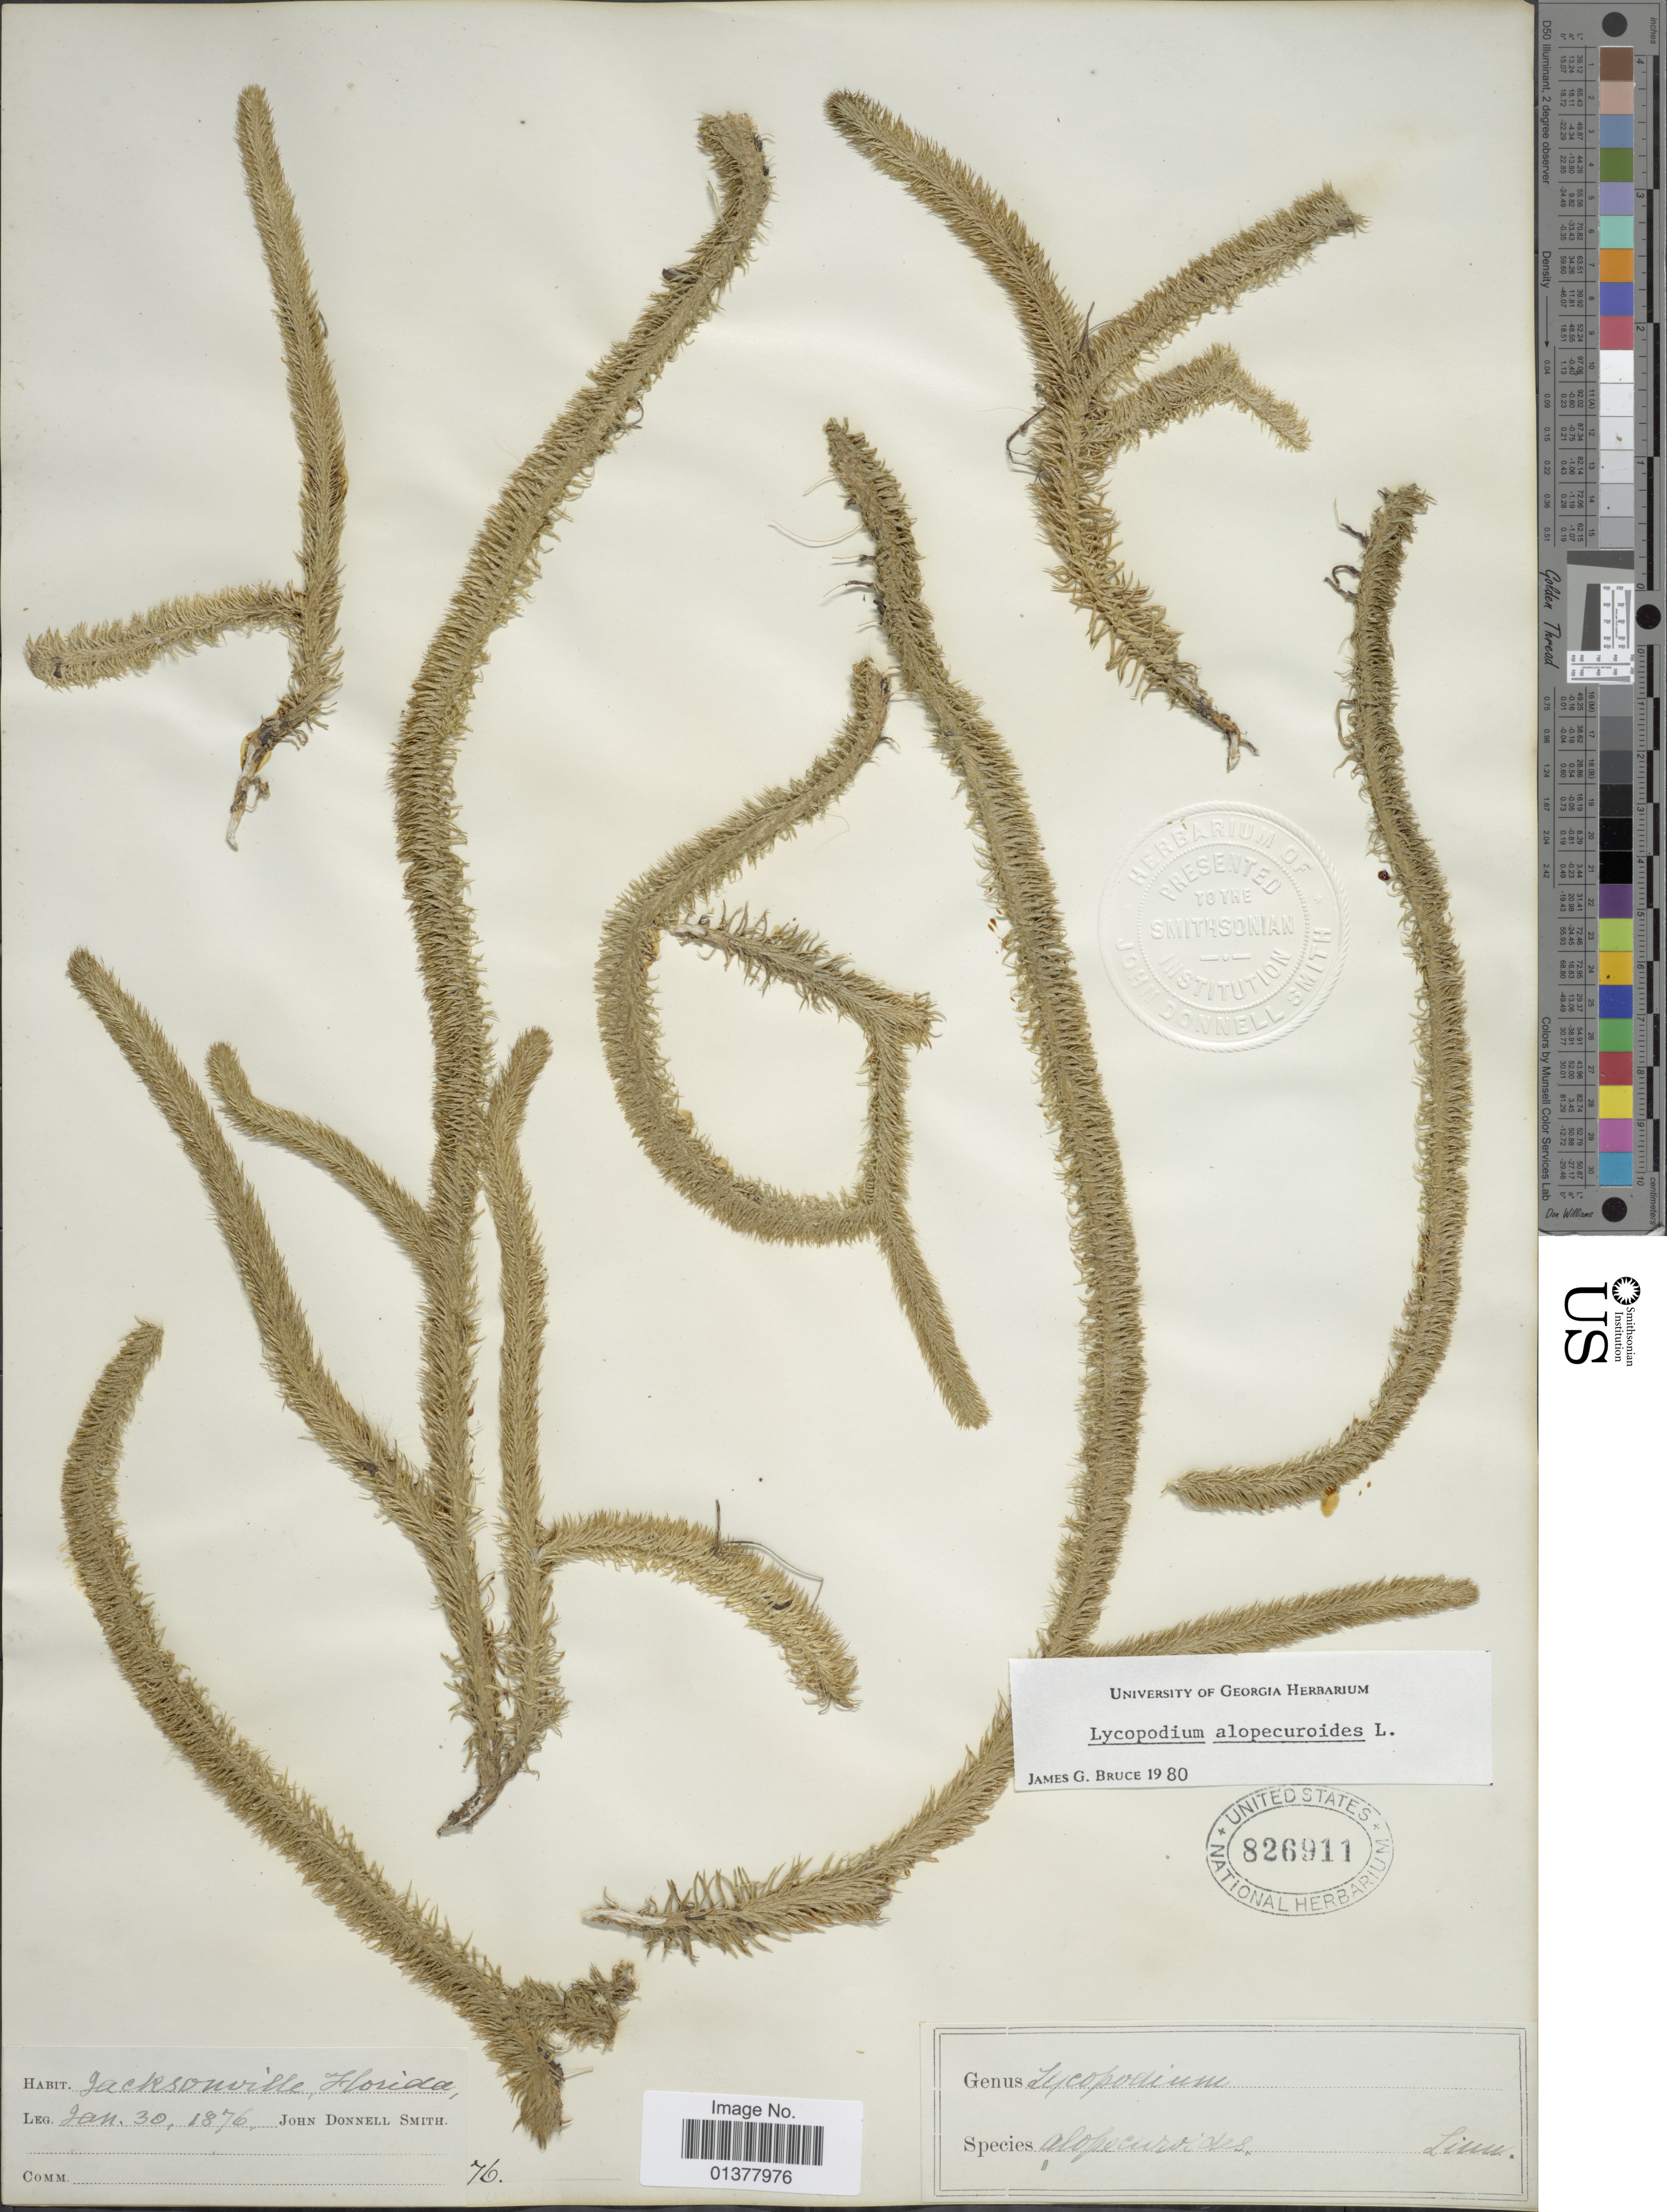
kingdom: Plantae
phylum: Tracheophyta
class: Lycopodiopsida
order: Lycopodiales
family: Lycopodiaceae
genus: Lycopodiella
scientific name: Lycopodiella alopecuroides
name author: (L.) Cranfill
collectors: J. Donnell Smith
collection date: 1876-01-30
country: United States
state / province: Florida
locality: Jacksonville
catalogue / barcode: US 826911